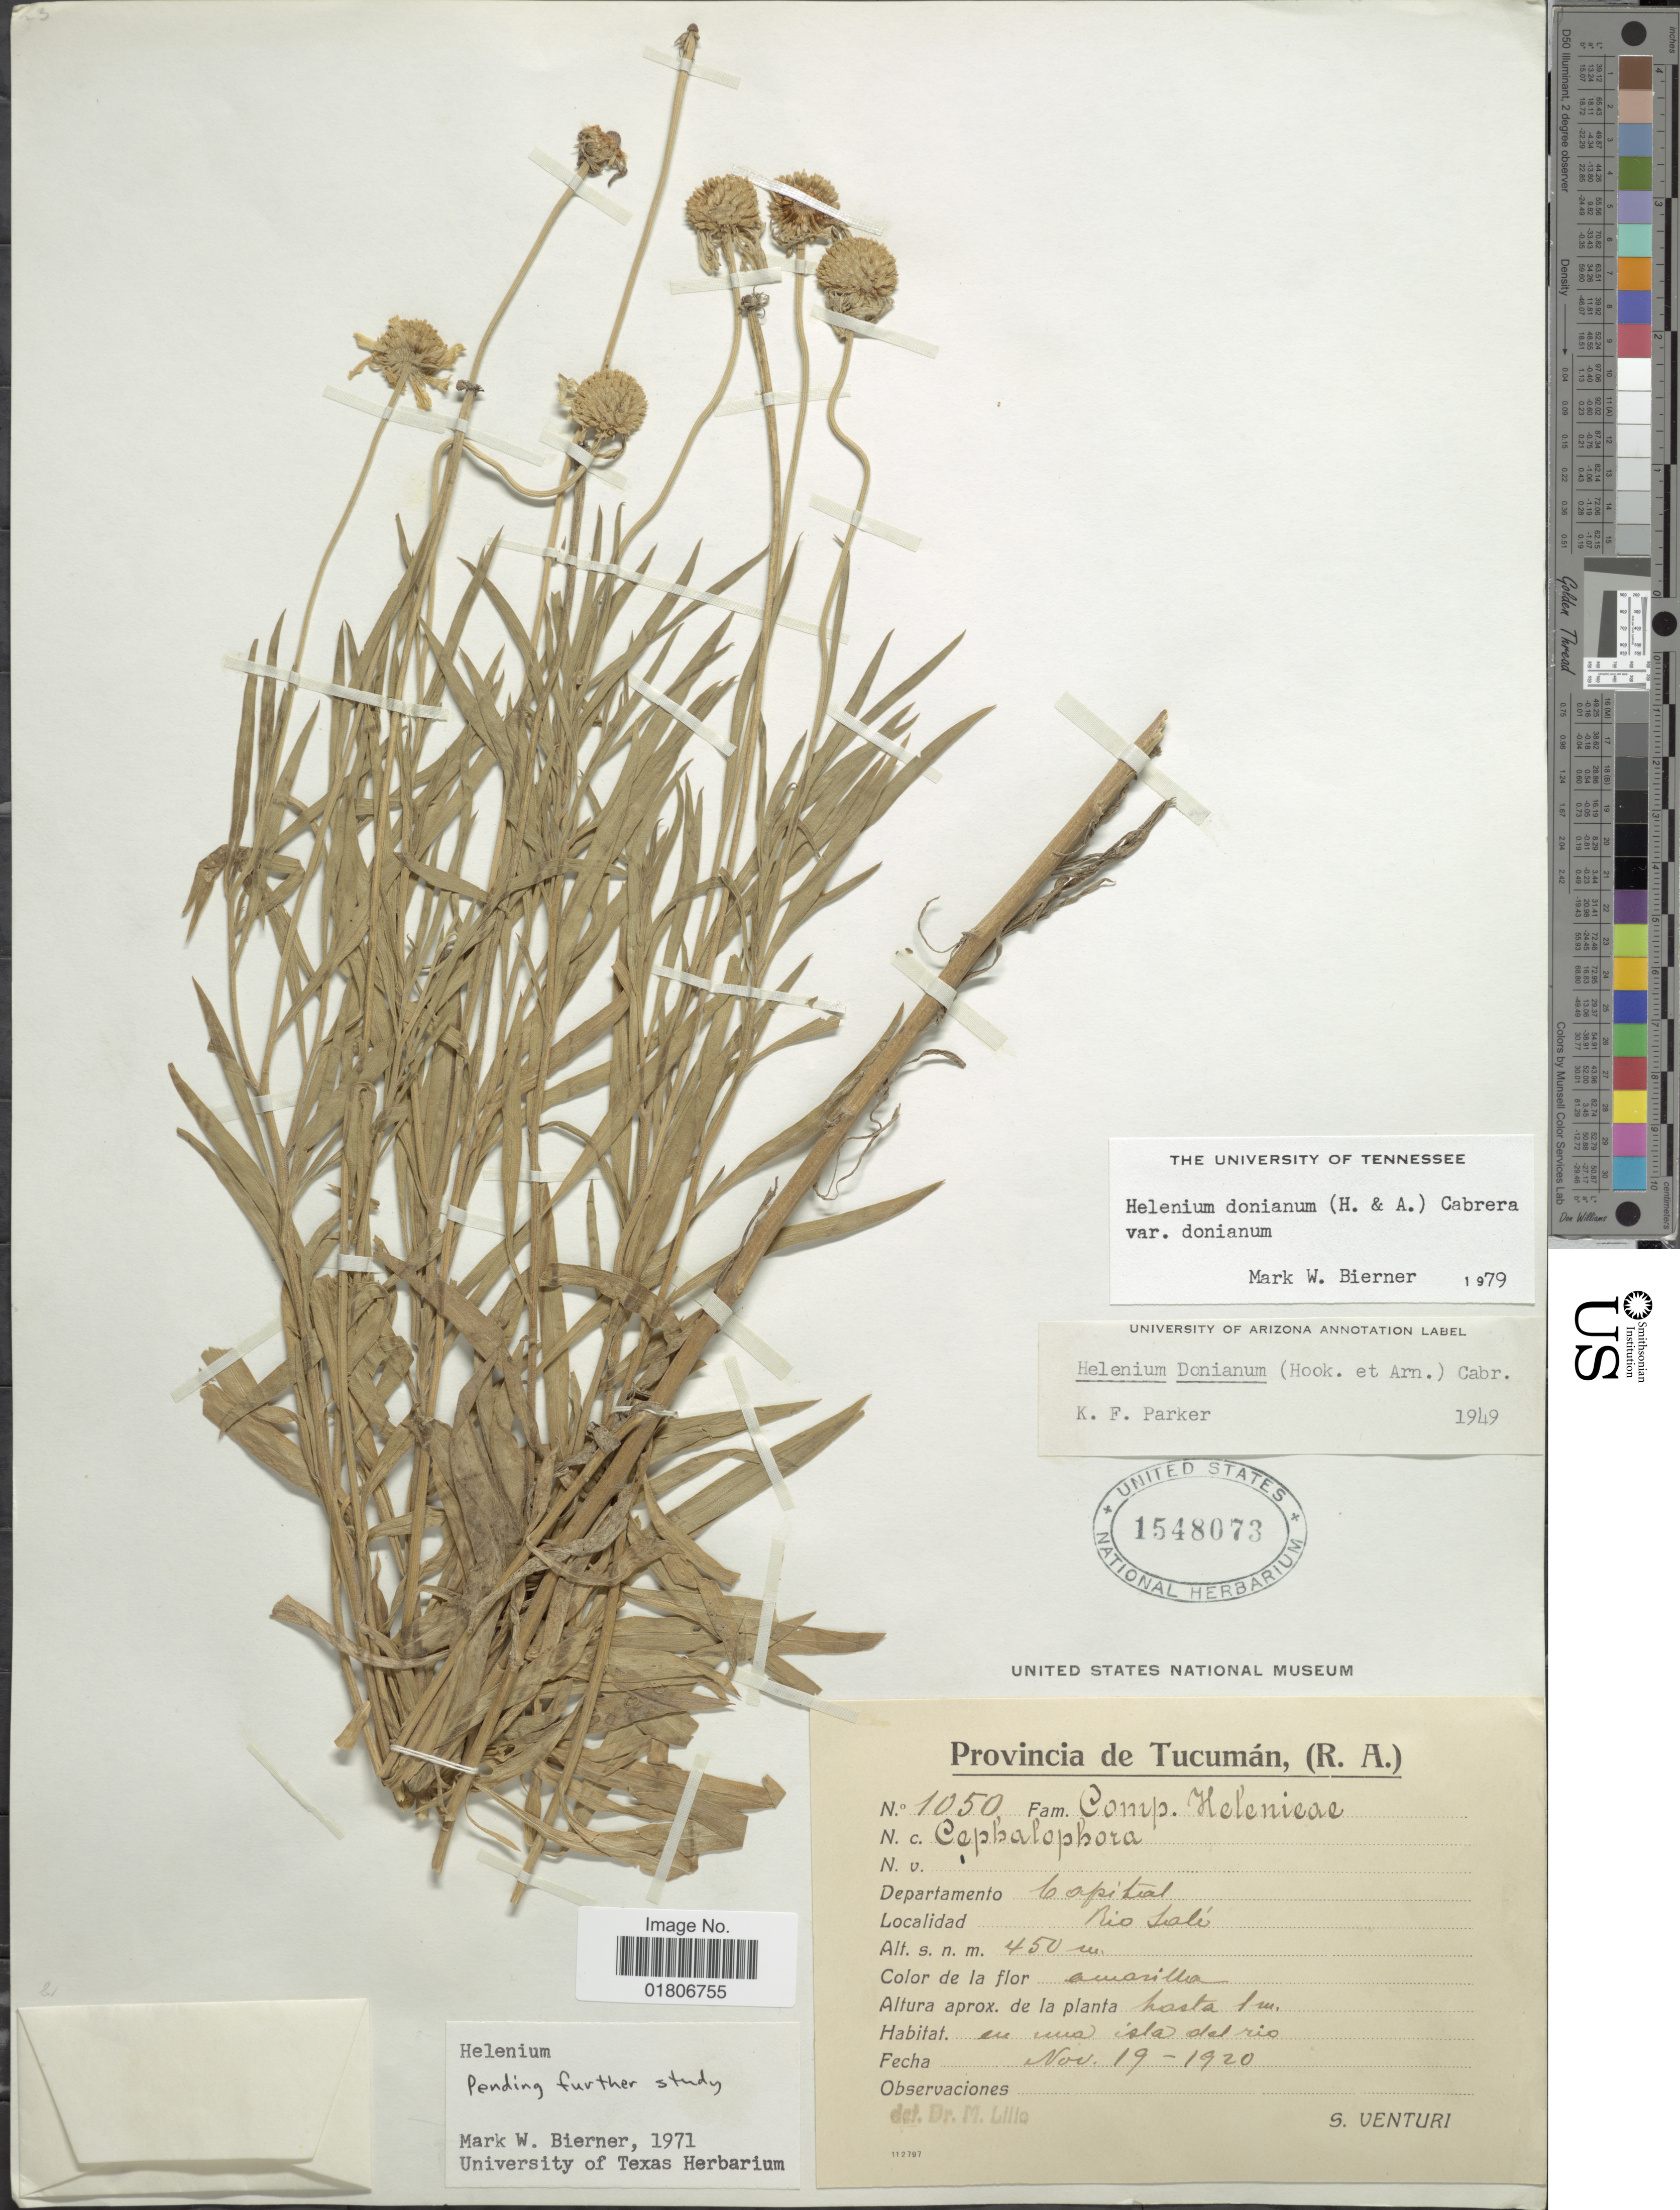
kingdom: Plantae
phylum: Tracheophyta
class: Magnoliopsida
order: Asterales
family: Asteraceae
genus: Helenium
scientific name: Helenium donianum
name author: (Hook. & Arn.) Cabrera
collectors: S. Venturi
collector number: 1050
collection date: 1920-11-19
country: Argentina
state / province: Tucuman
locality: Departamento Capital. Rio Loli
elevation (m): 450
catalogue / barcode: US 1548073